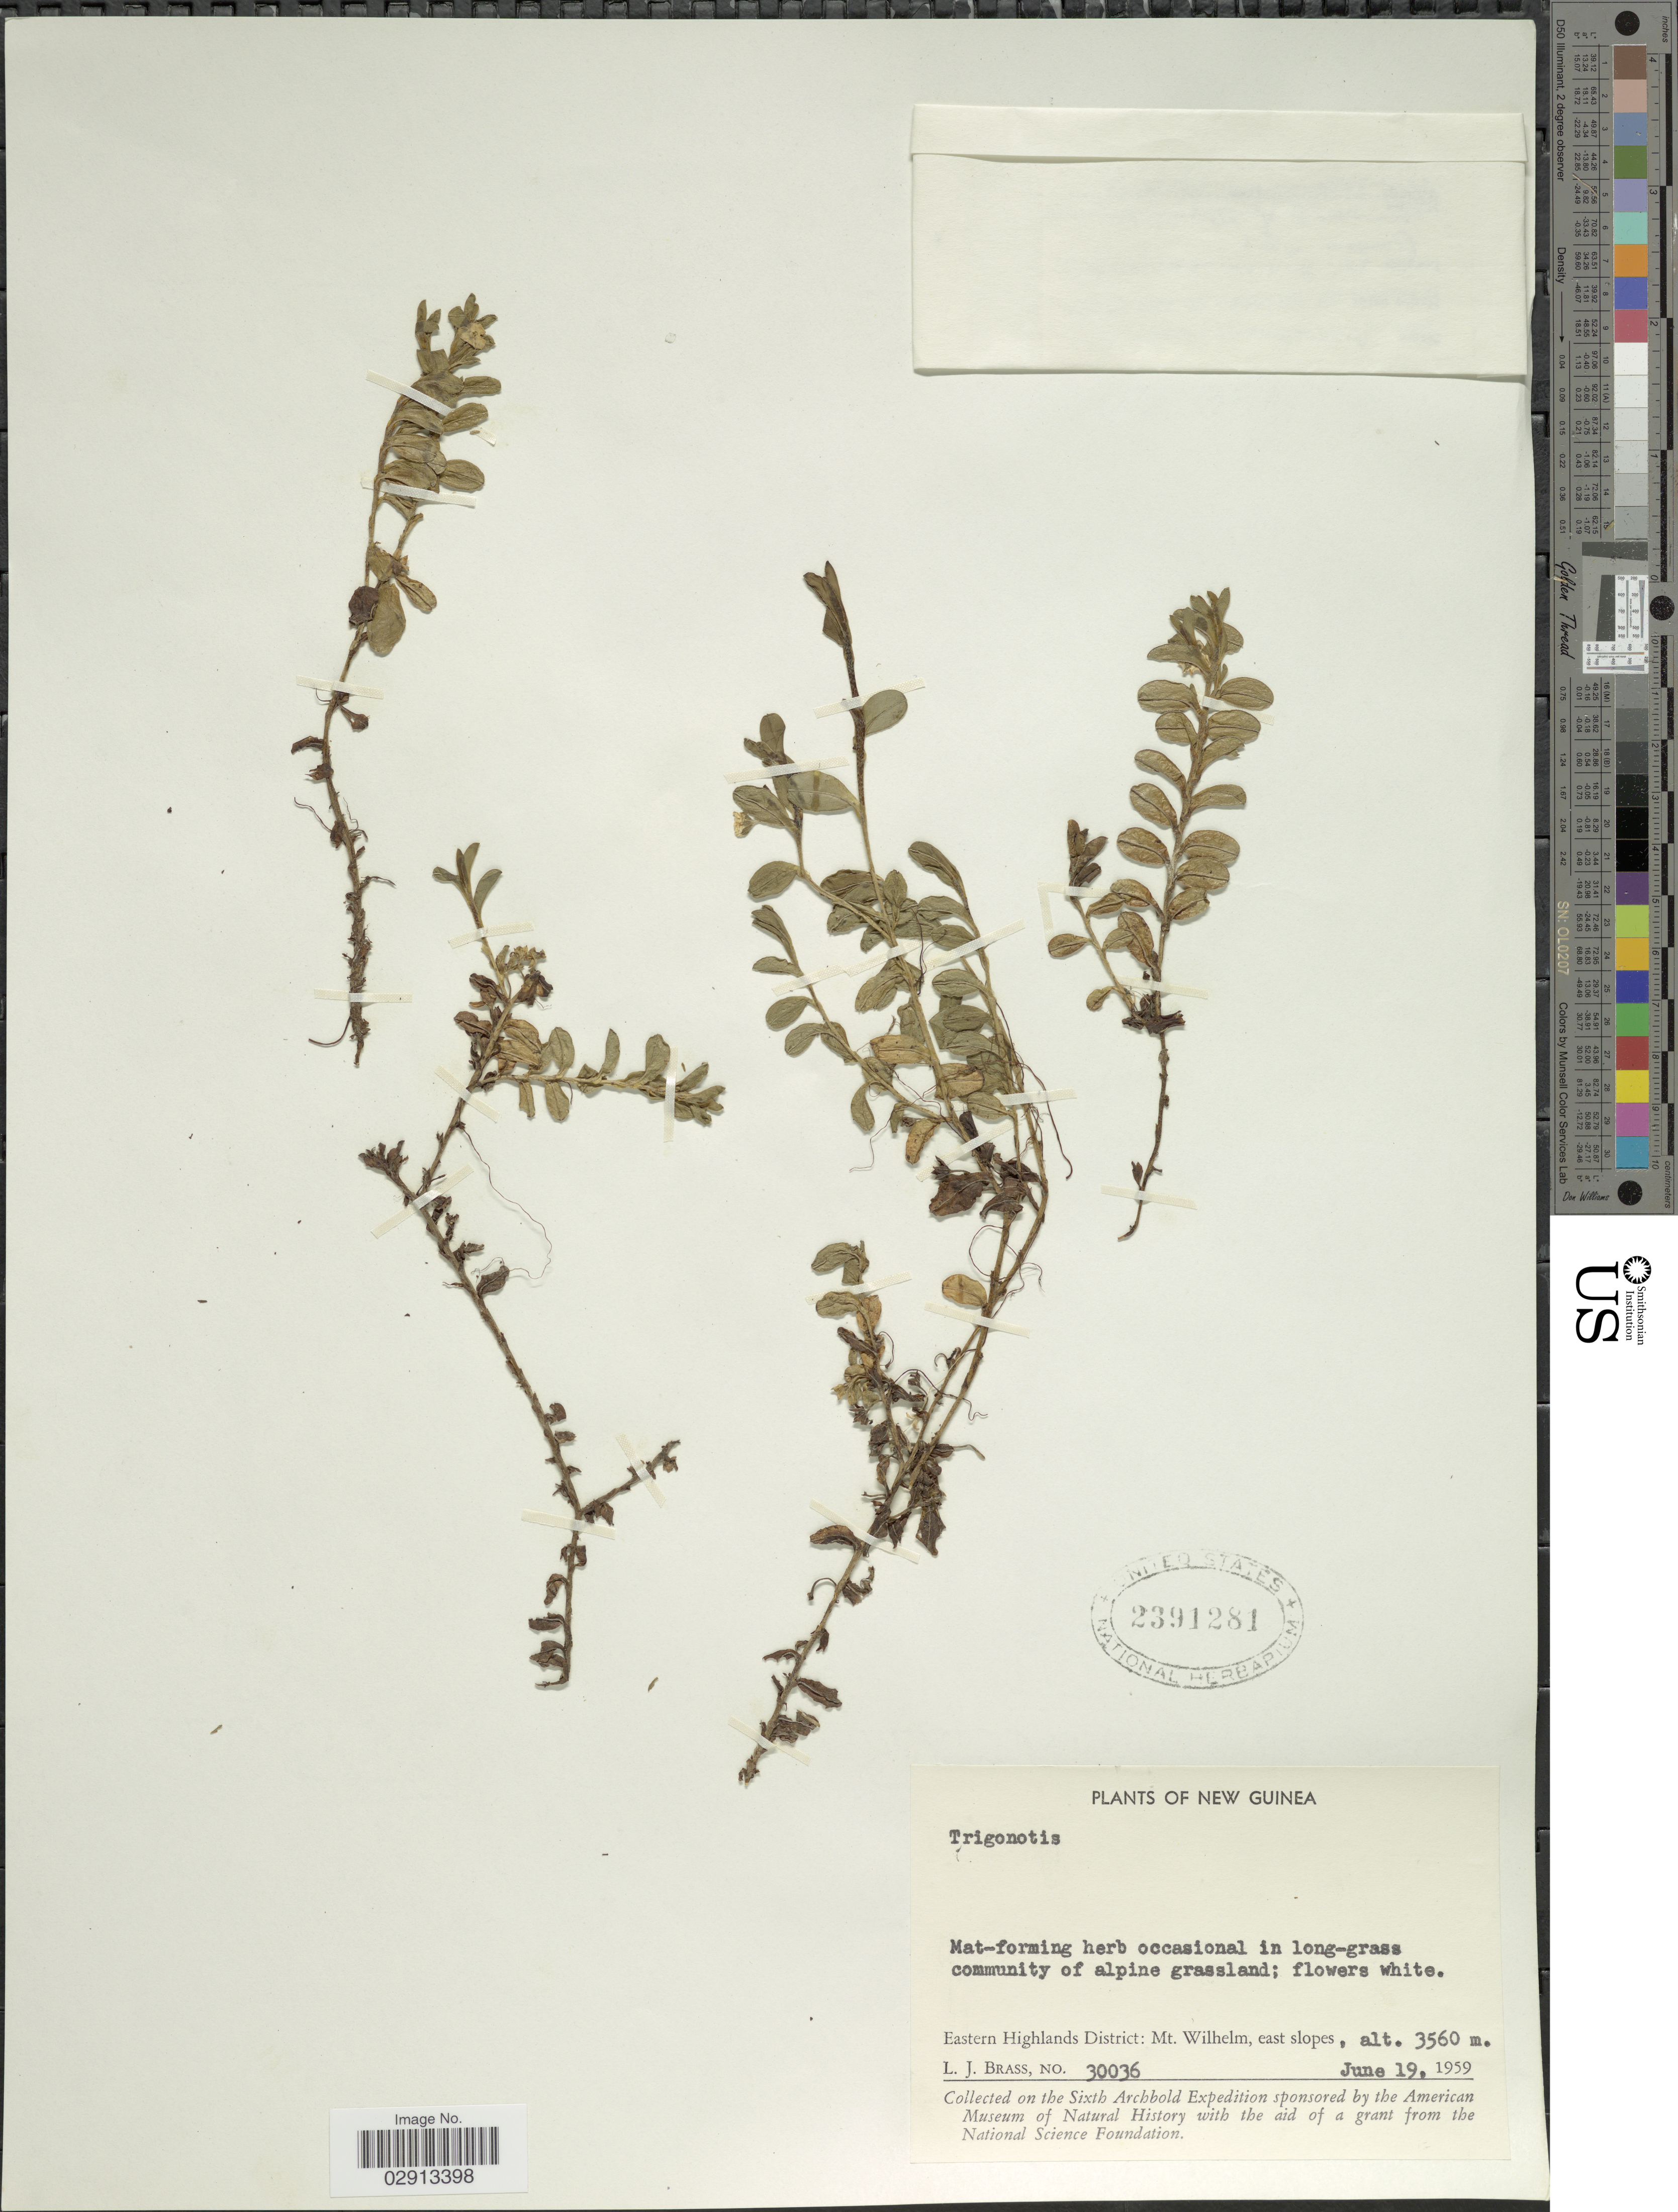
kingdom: Plantae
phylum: Tracheophyta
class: Magnoliopsida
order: Boraginales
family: Boraginaceae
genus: Trigonotis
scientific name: Trigonotis sp.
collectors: L. J. Brass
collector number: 30036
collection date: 1959-06-19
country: Papua New Guinea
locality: New Guinea. Eastern Highlands District: Mt. Wilhelm, east slopes.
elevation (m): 3560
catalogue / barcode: US 2391281